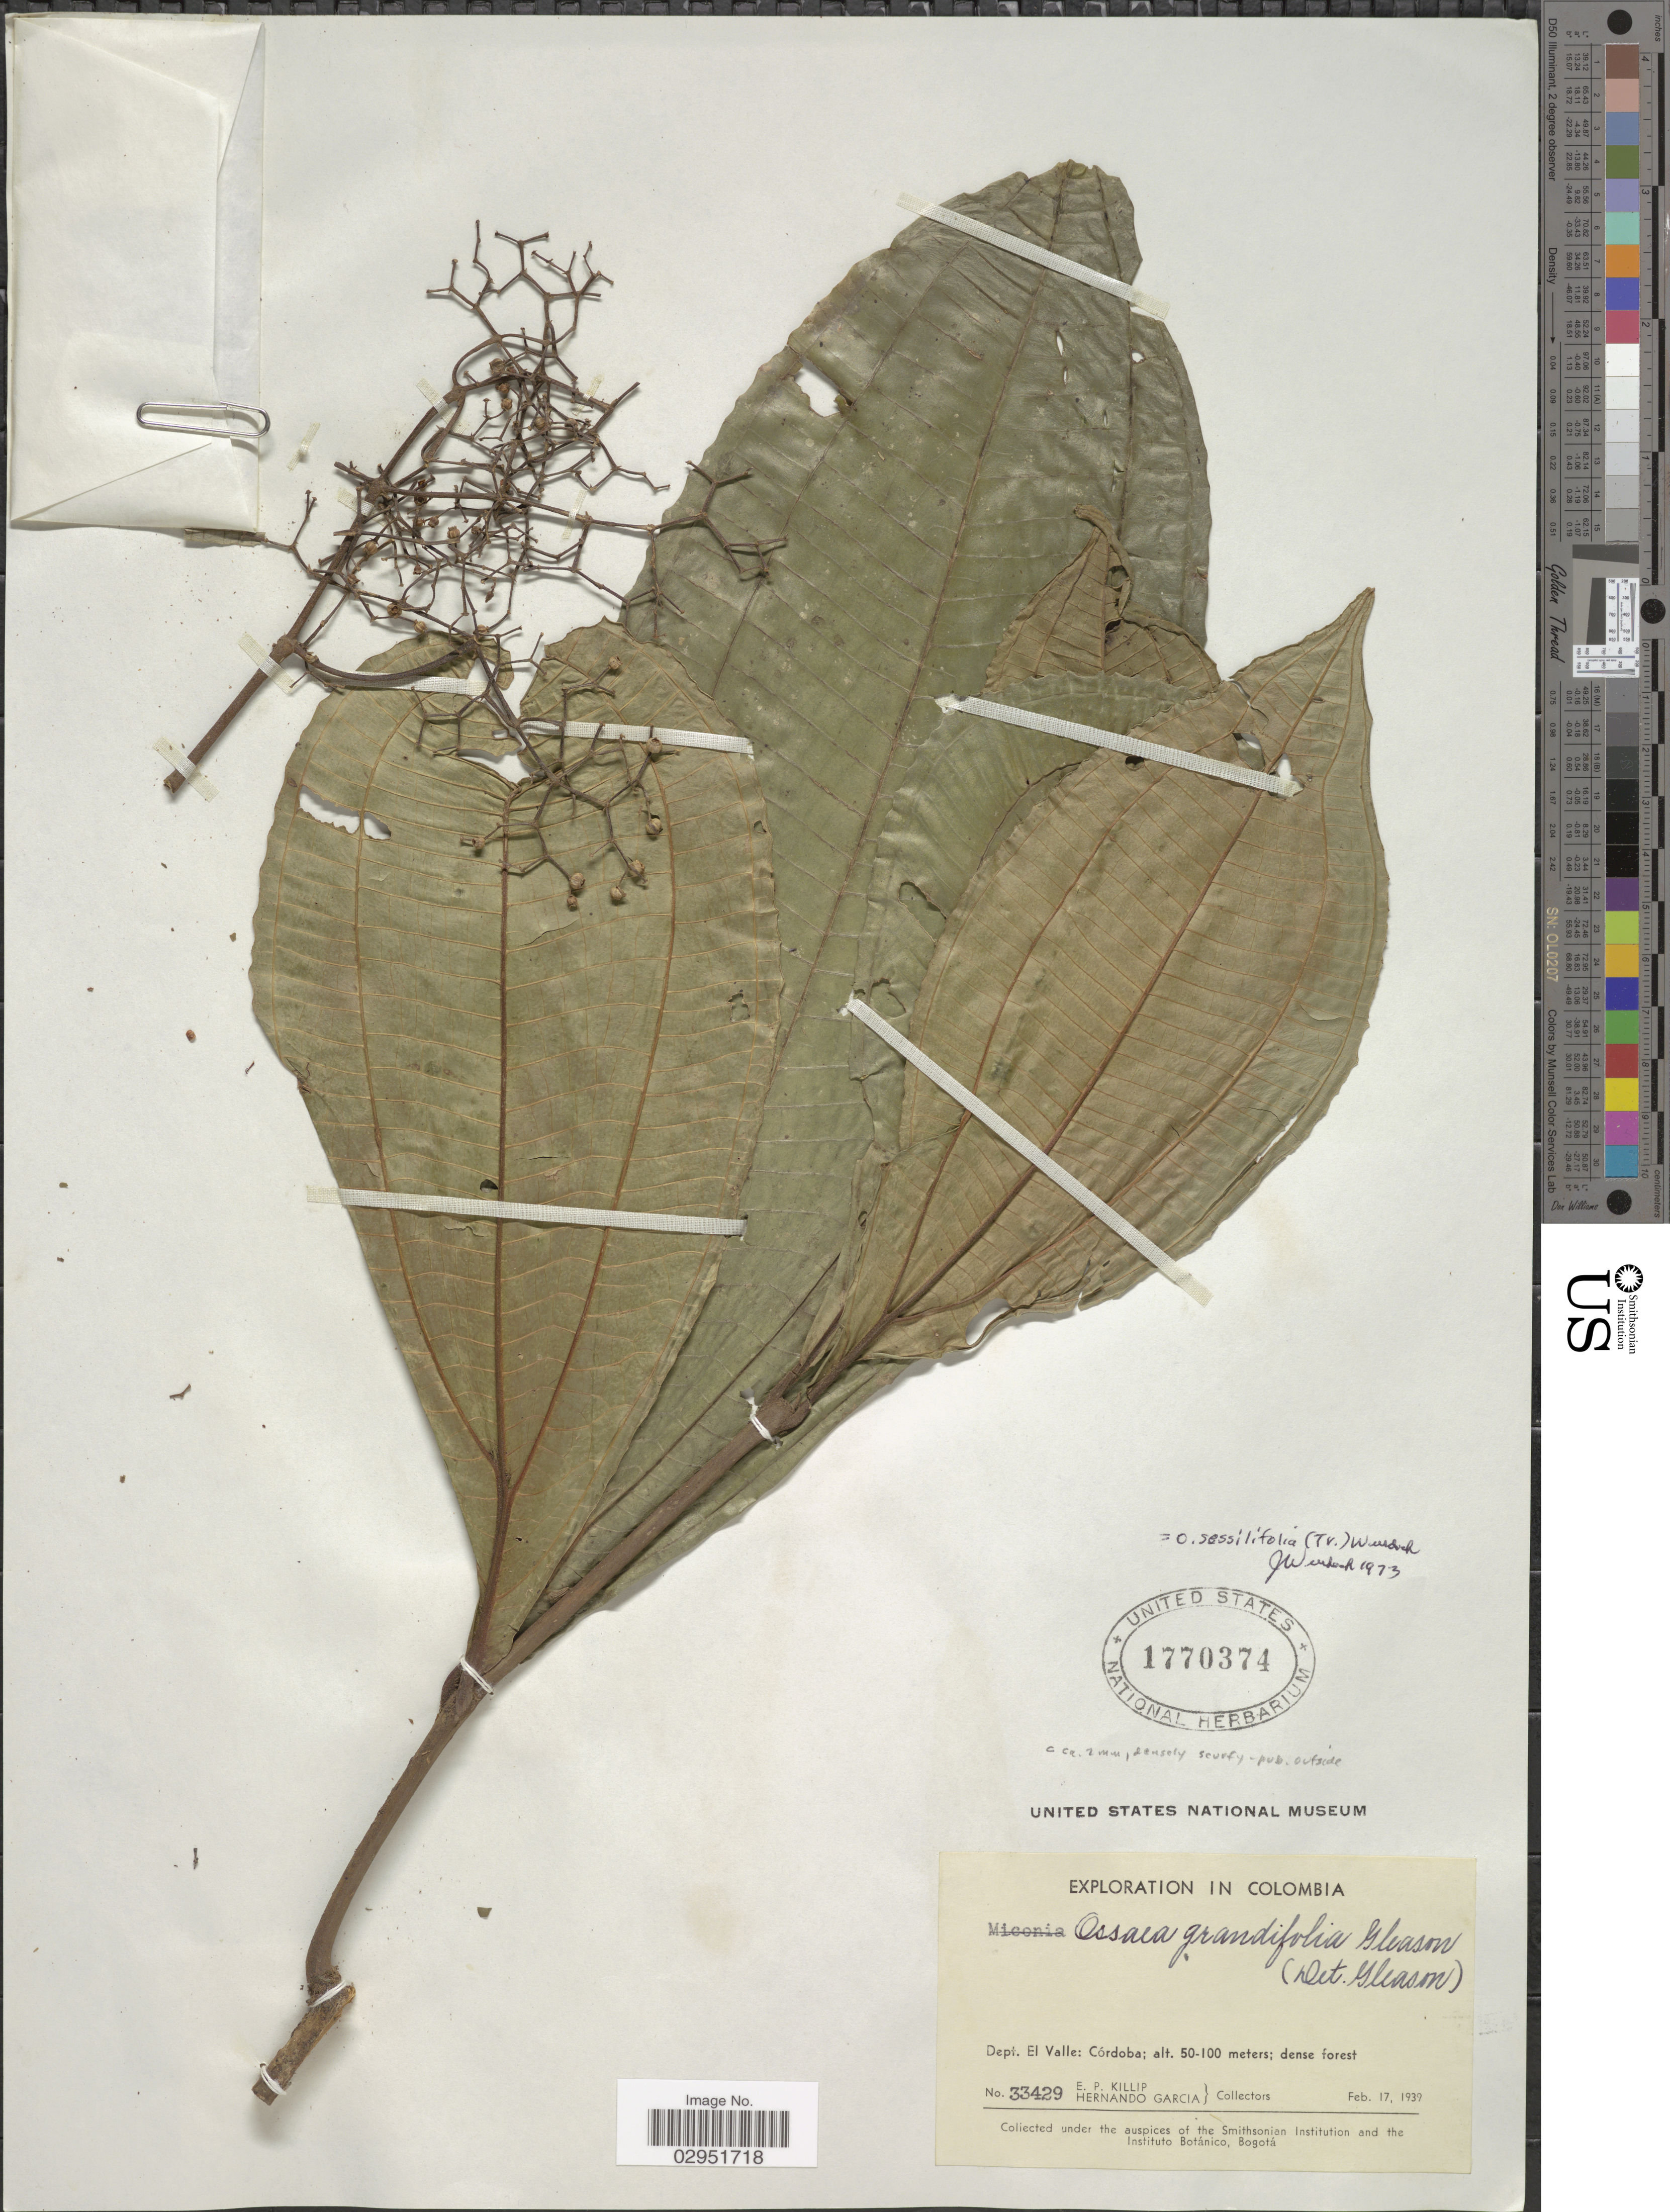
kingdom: Plantae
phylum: Tracheophyta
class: Magnoliopsida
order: Myrtales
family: Melastomataceae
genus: Ossaea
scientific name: Ossaea sessilifolia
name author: (Triana) Wurdack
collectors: E. P. Killip & H. Garcia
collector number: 33429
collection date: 1939-02-17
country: Colombia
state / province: Valle del Cauca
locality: Dept. El Valle: Córdoba.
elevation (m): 50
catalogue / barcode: US 1770374